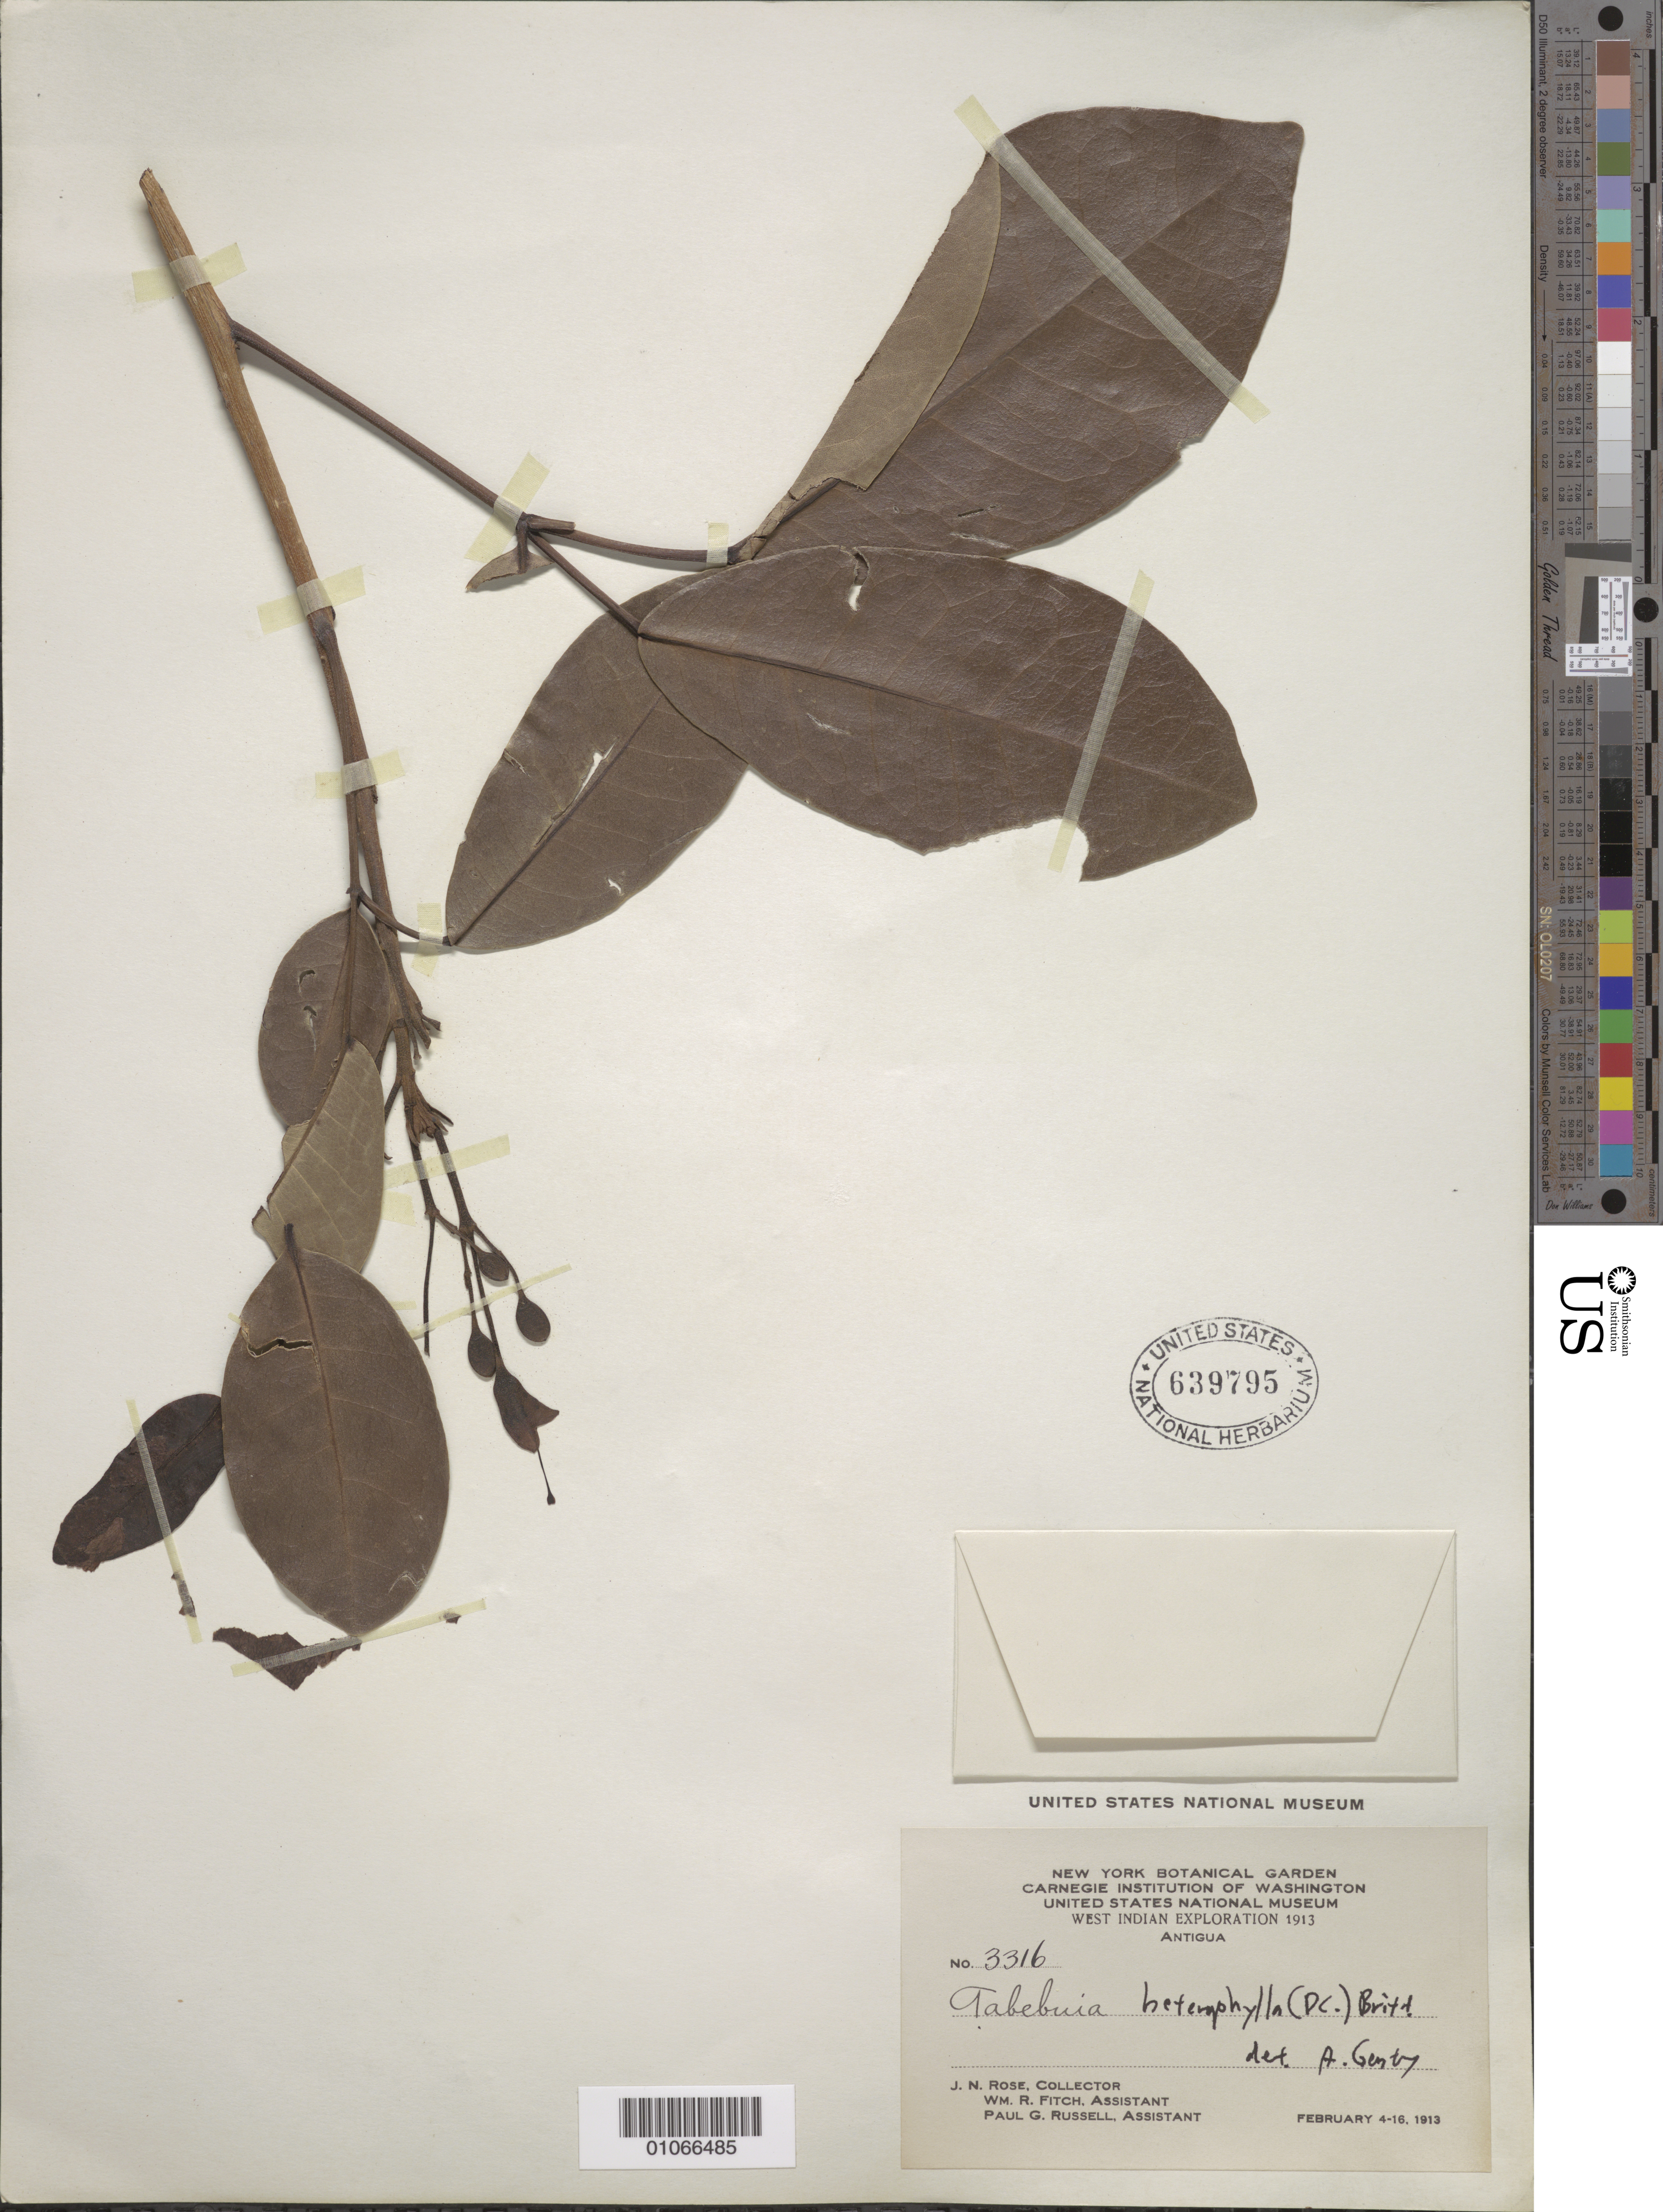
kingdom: Plantae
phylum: Tracheophyta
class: Magnoliopsida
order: Lamiales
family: Bignoniaceae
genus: Tabebuia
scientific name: Tabebuia heterophylla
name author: (DC.) Britton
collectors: J. N. Rose, W. R. Fitch & P. G. Russell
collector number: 3316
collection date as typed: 04 Feb 1916 to 16 Feb 1916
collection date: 1916-02-04/1916-02-16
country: Antigua and Barbuda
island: Leeward Is.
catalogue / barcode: US 639795